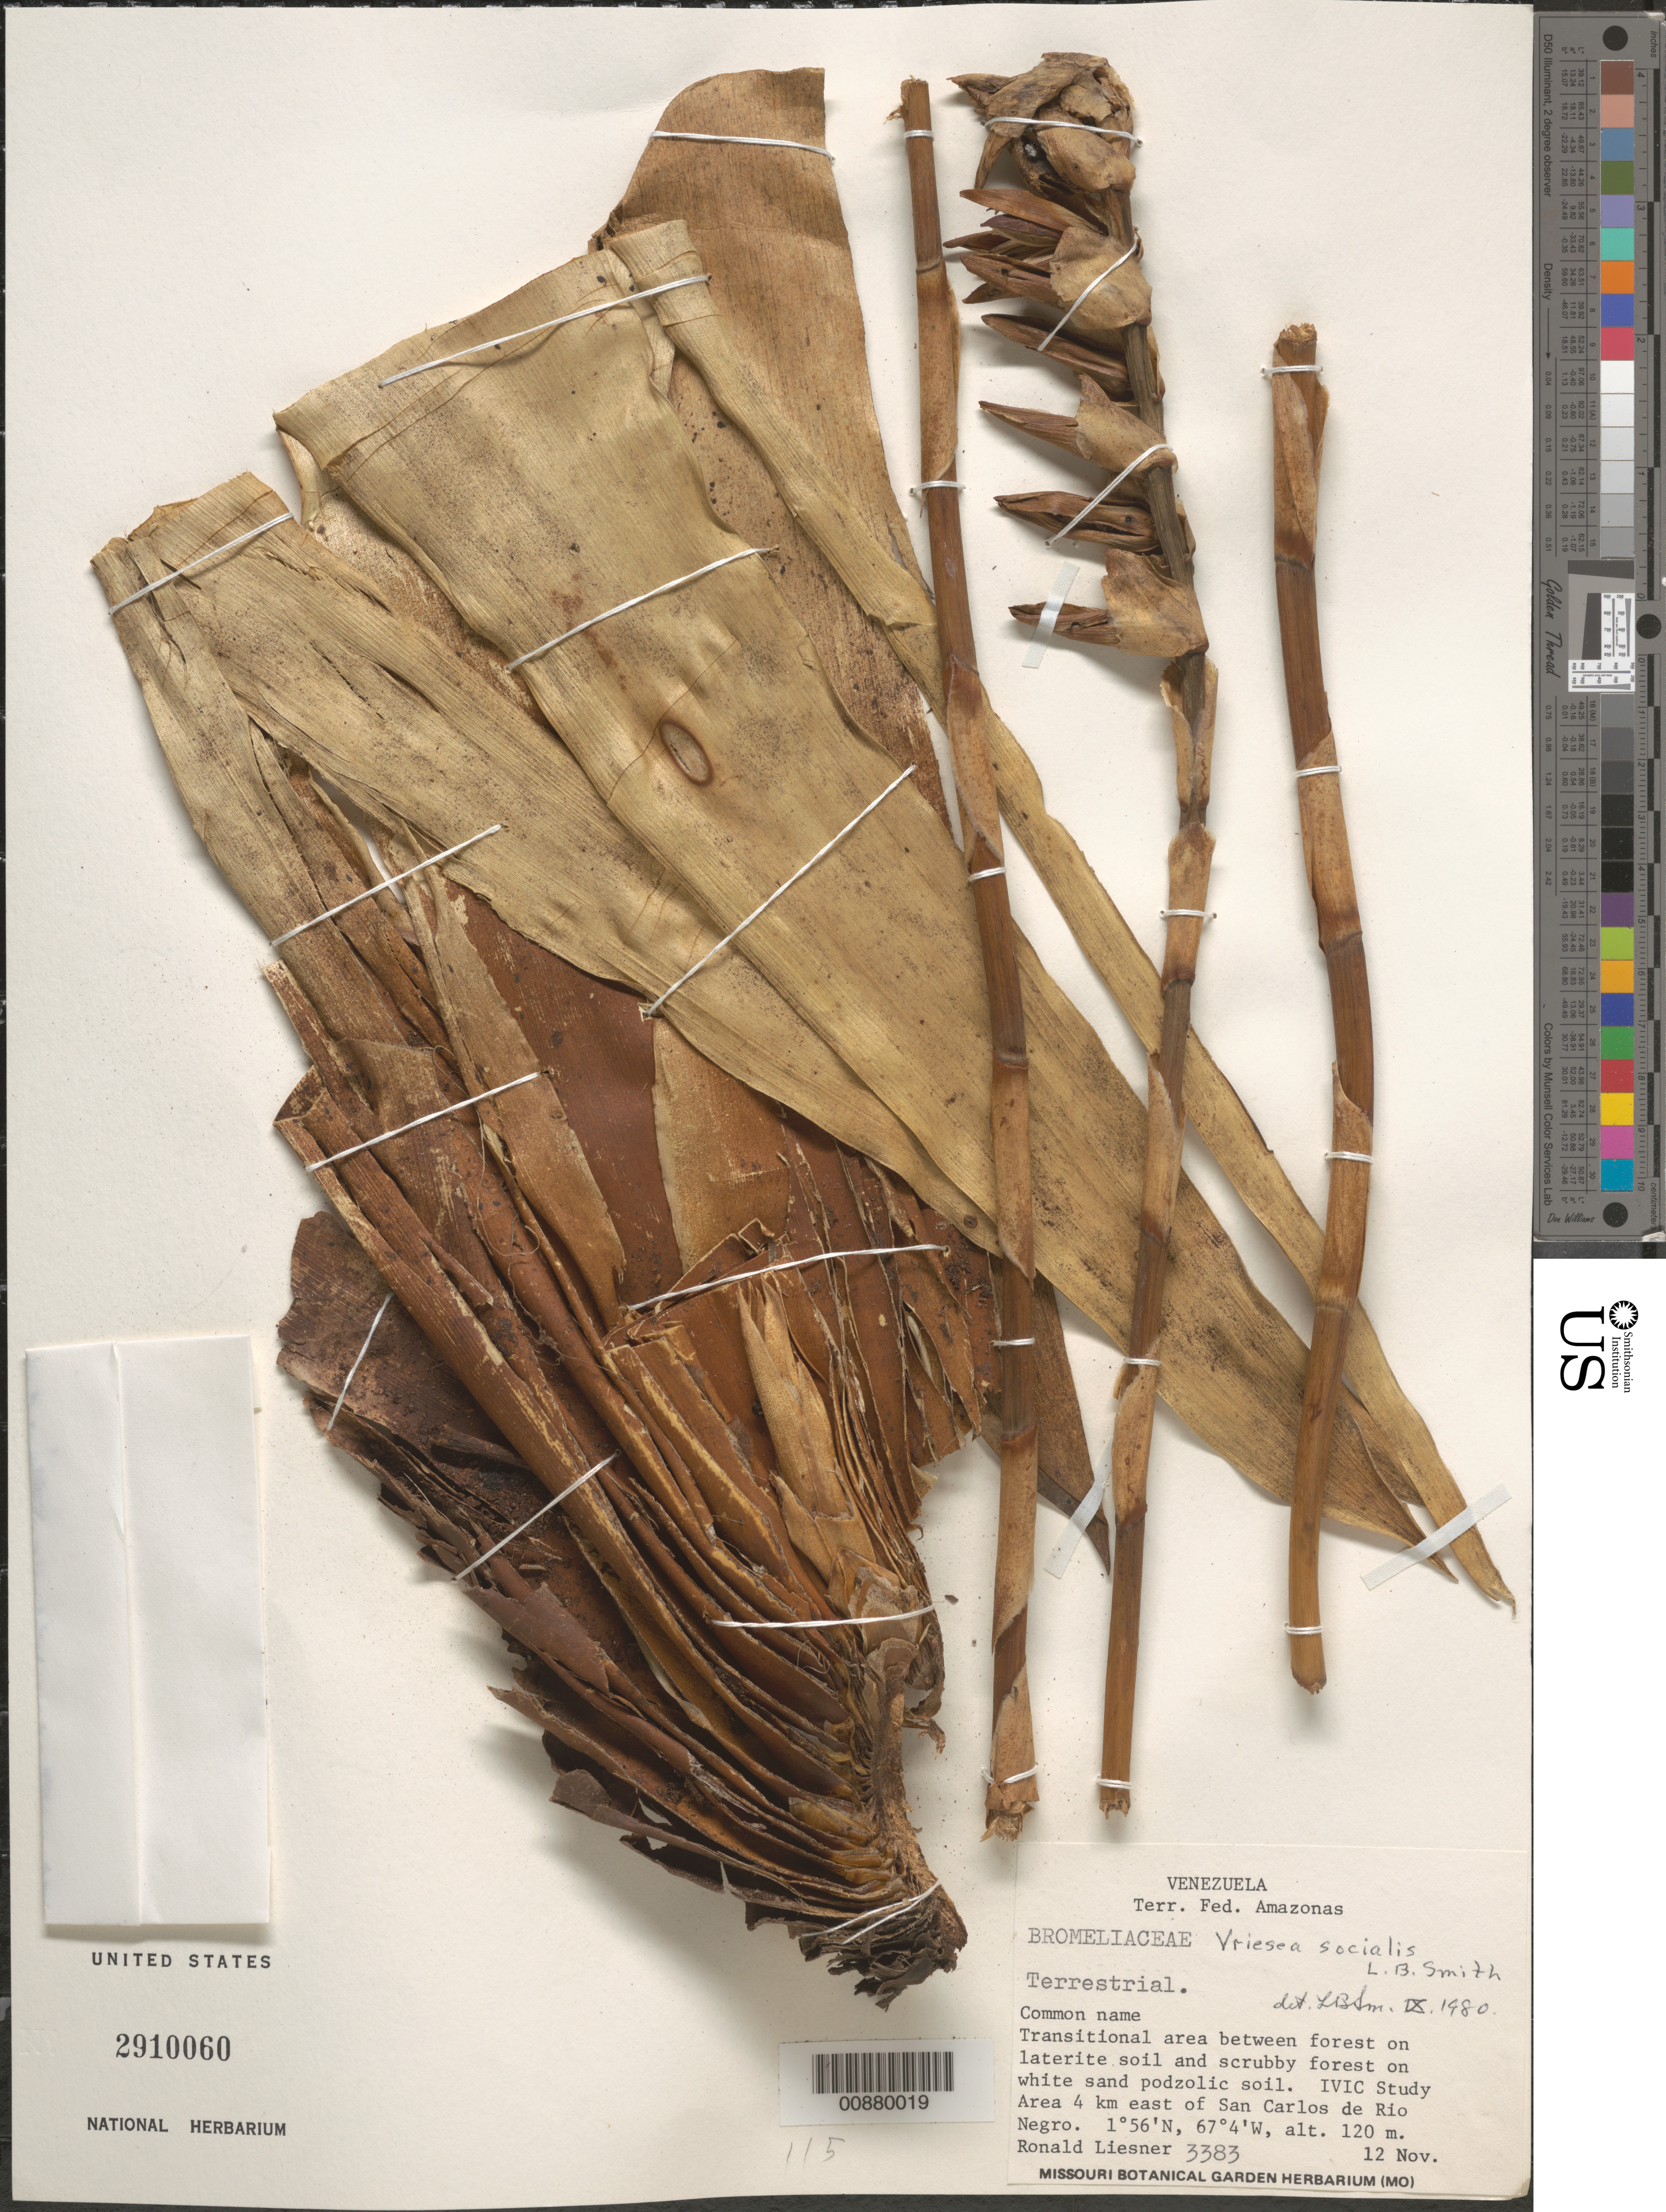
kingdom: Plantae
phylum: Tracheophyta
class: Liliopsida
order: Poales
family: Bromeliaceae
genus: Vriesea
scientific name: Vriesea socialis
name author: L.B. Sm.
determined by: Smith, Lyman B., (US), NMNH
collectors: R. L. Liesner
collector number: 3383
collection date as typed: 12-Nov-77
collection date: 1977-11-12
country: Venezuela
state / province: Amazonas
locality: San Carlos de Río Negro, 4 km E of; road to entrance to IVIC Study Area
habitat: Transitional area between forest on laterite soil and scrubby forest on white sand podzolic soil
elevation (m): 120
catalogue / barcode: US 2910060